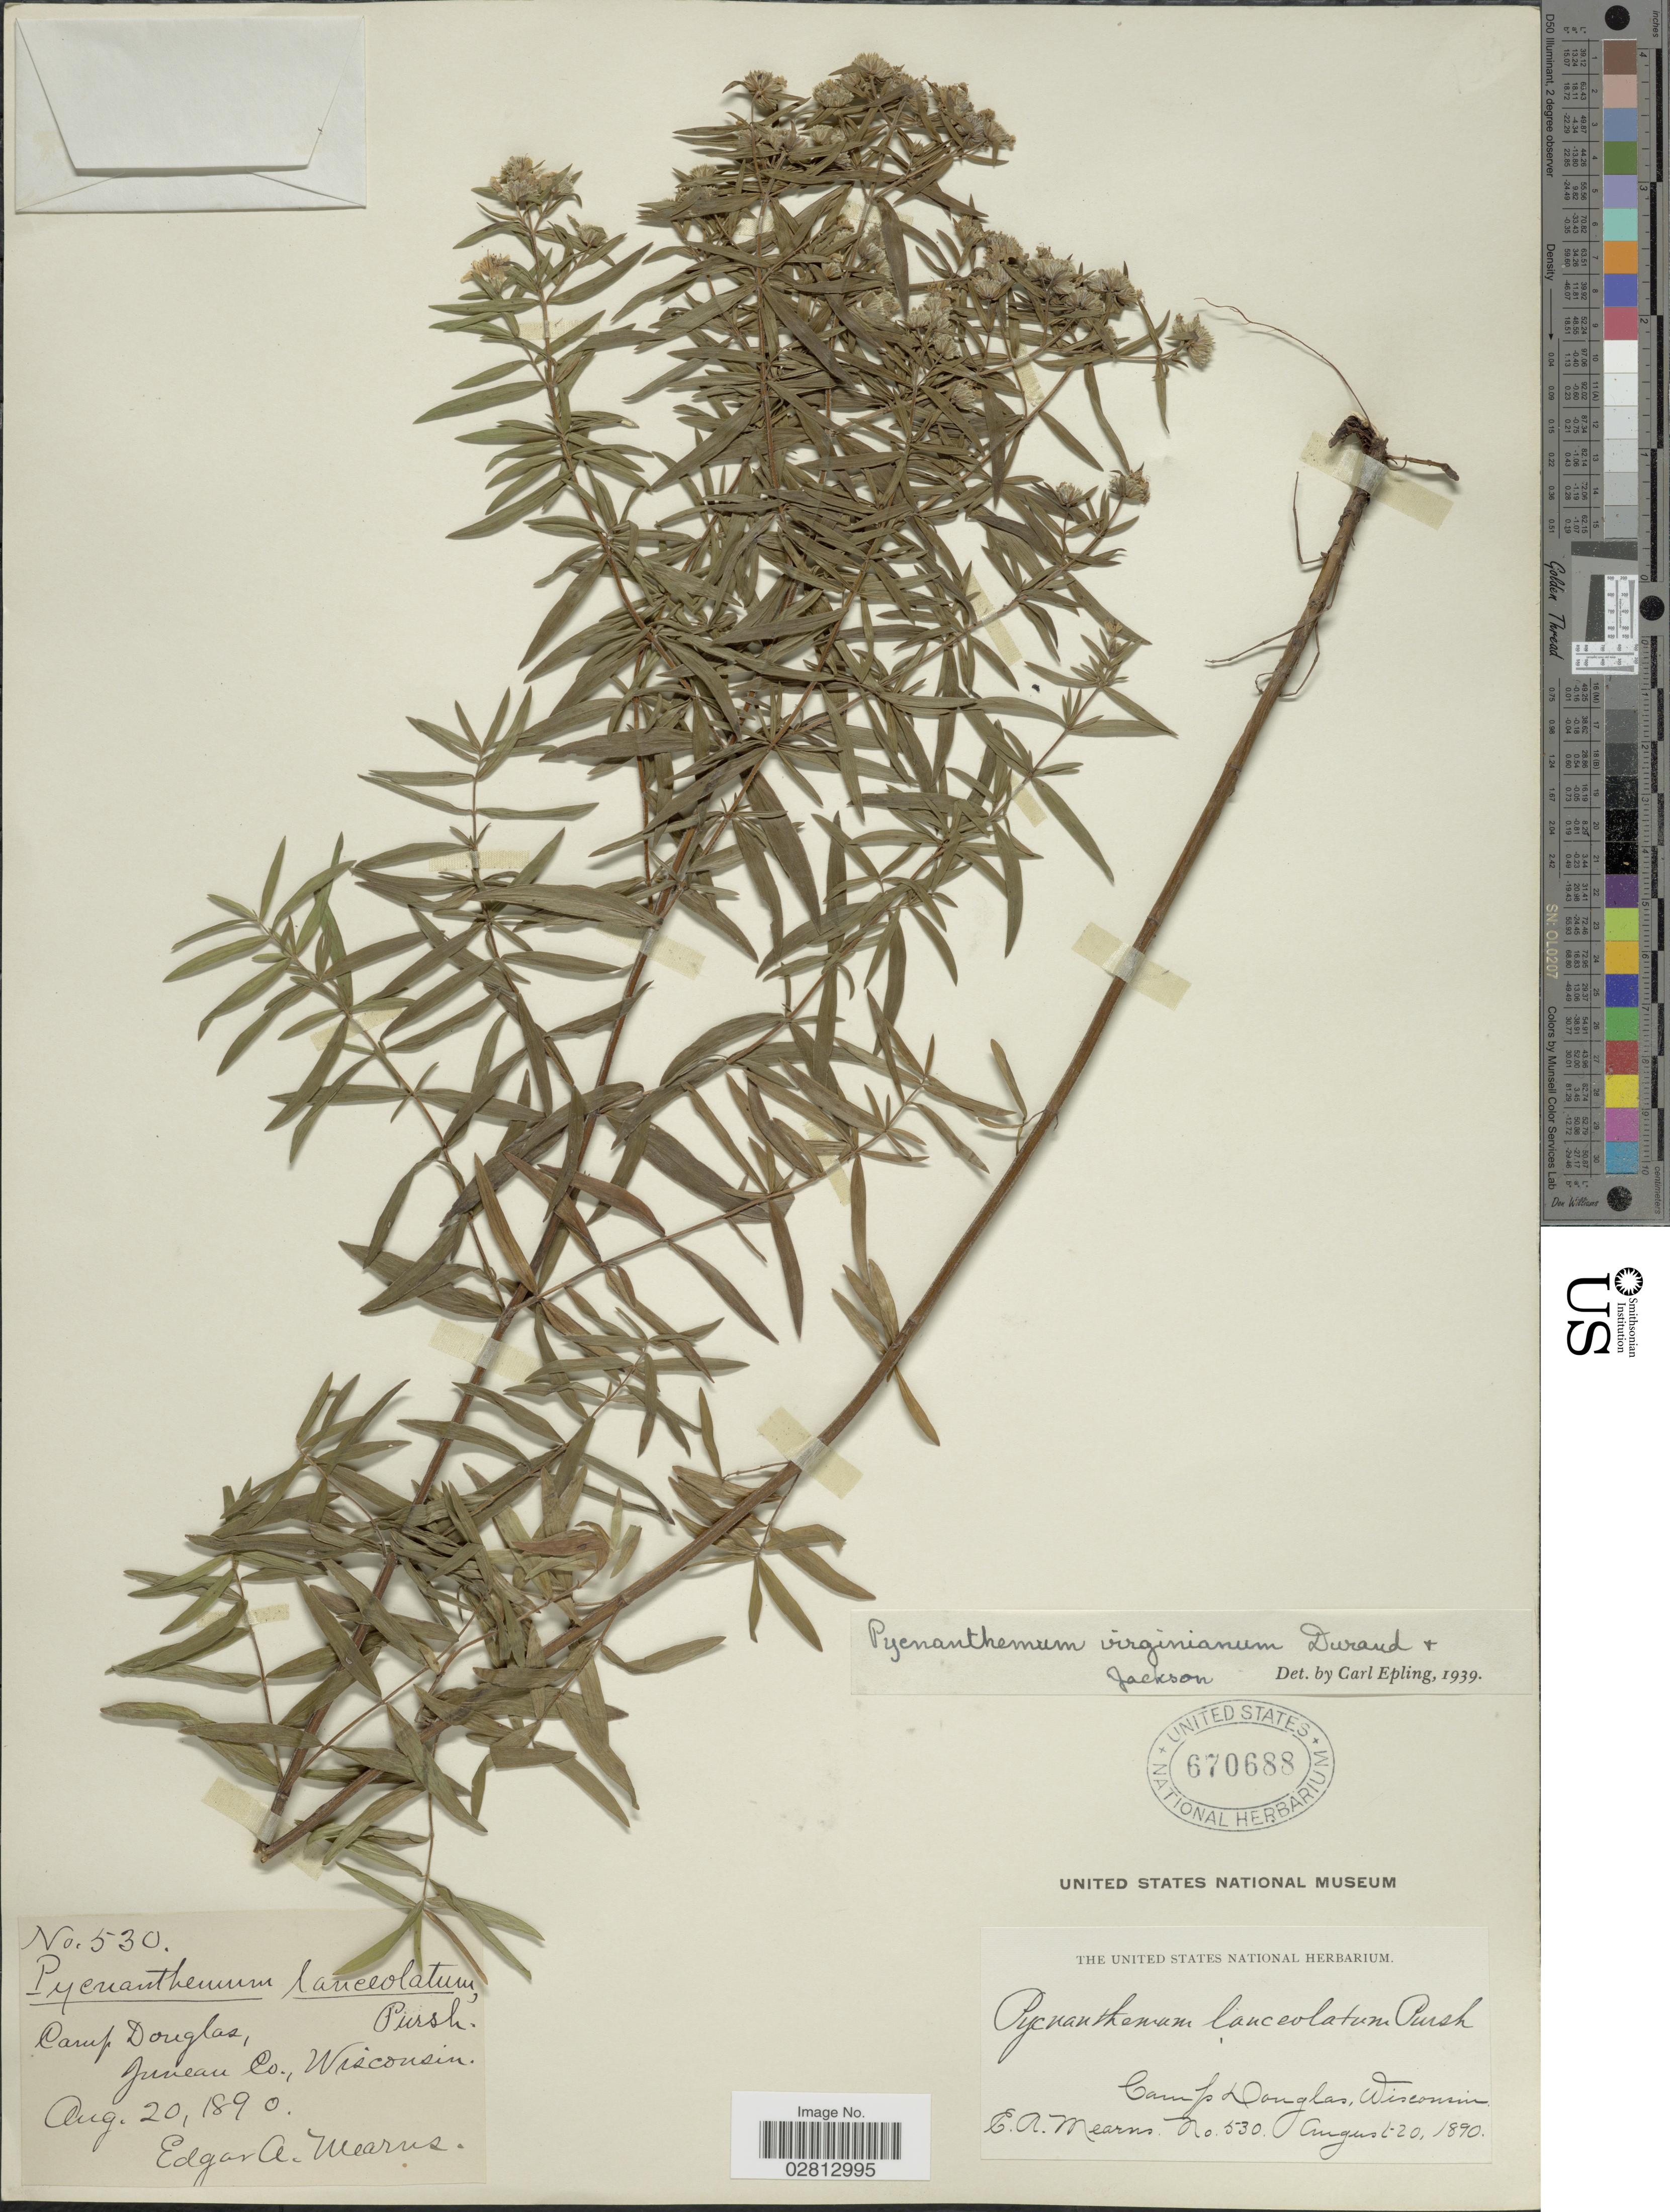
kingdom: Plantae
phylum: Tracheophyta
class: Magnoliopsida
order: Lamiales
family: Lamiaceae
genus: Pycnanthemum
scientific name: Pycnanthemum virginianum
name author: (L.) Durand & B.D. Jacks. ex B.L. Rob. & Fernald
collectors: E. A. Mearns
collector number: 530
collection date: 1890-08-20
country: United States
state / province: Wisconsin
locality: Camp Douglas, Juneau Co.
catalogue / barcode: US 670688